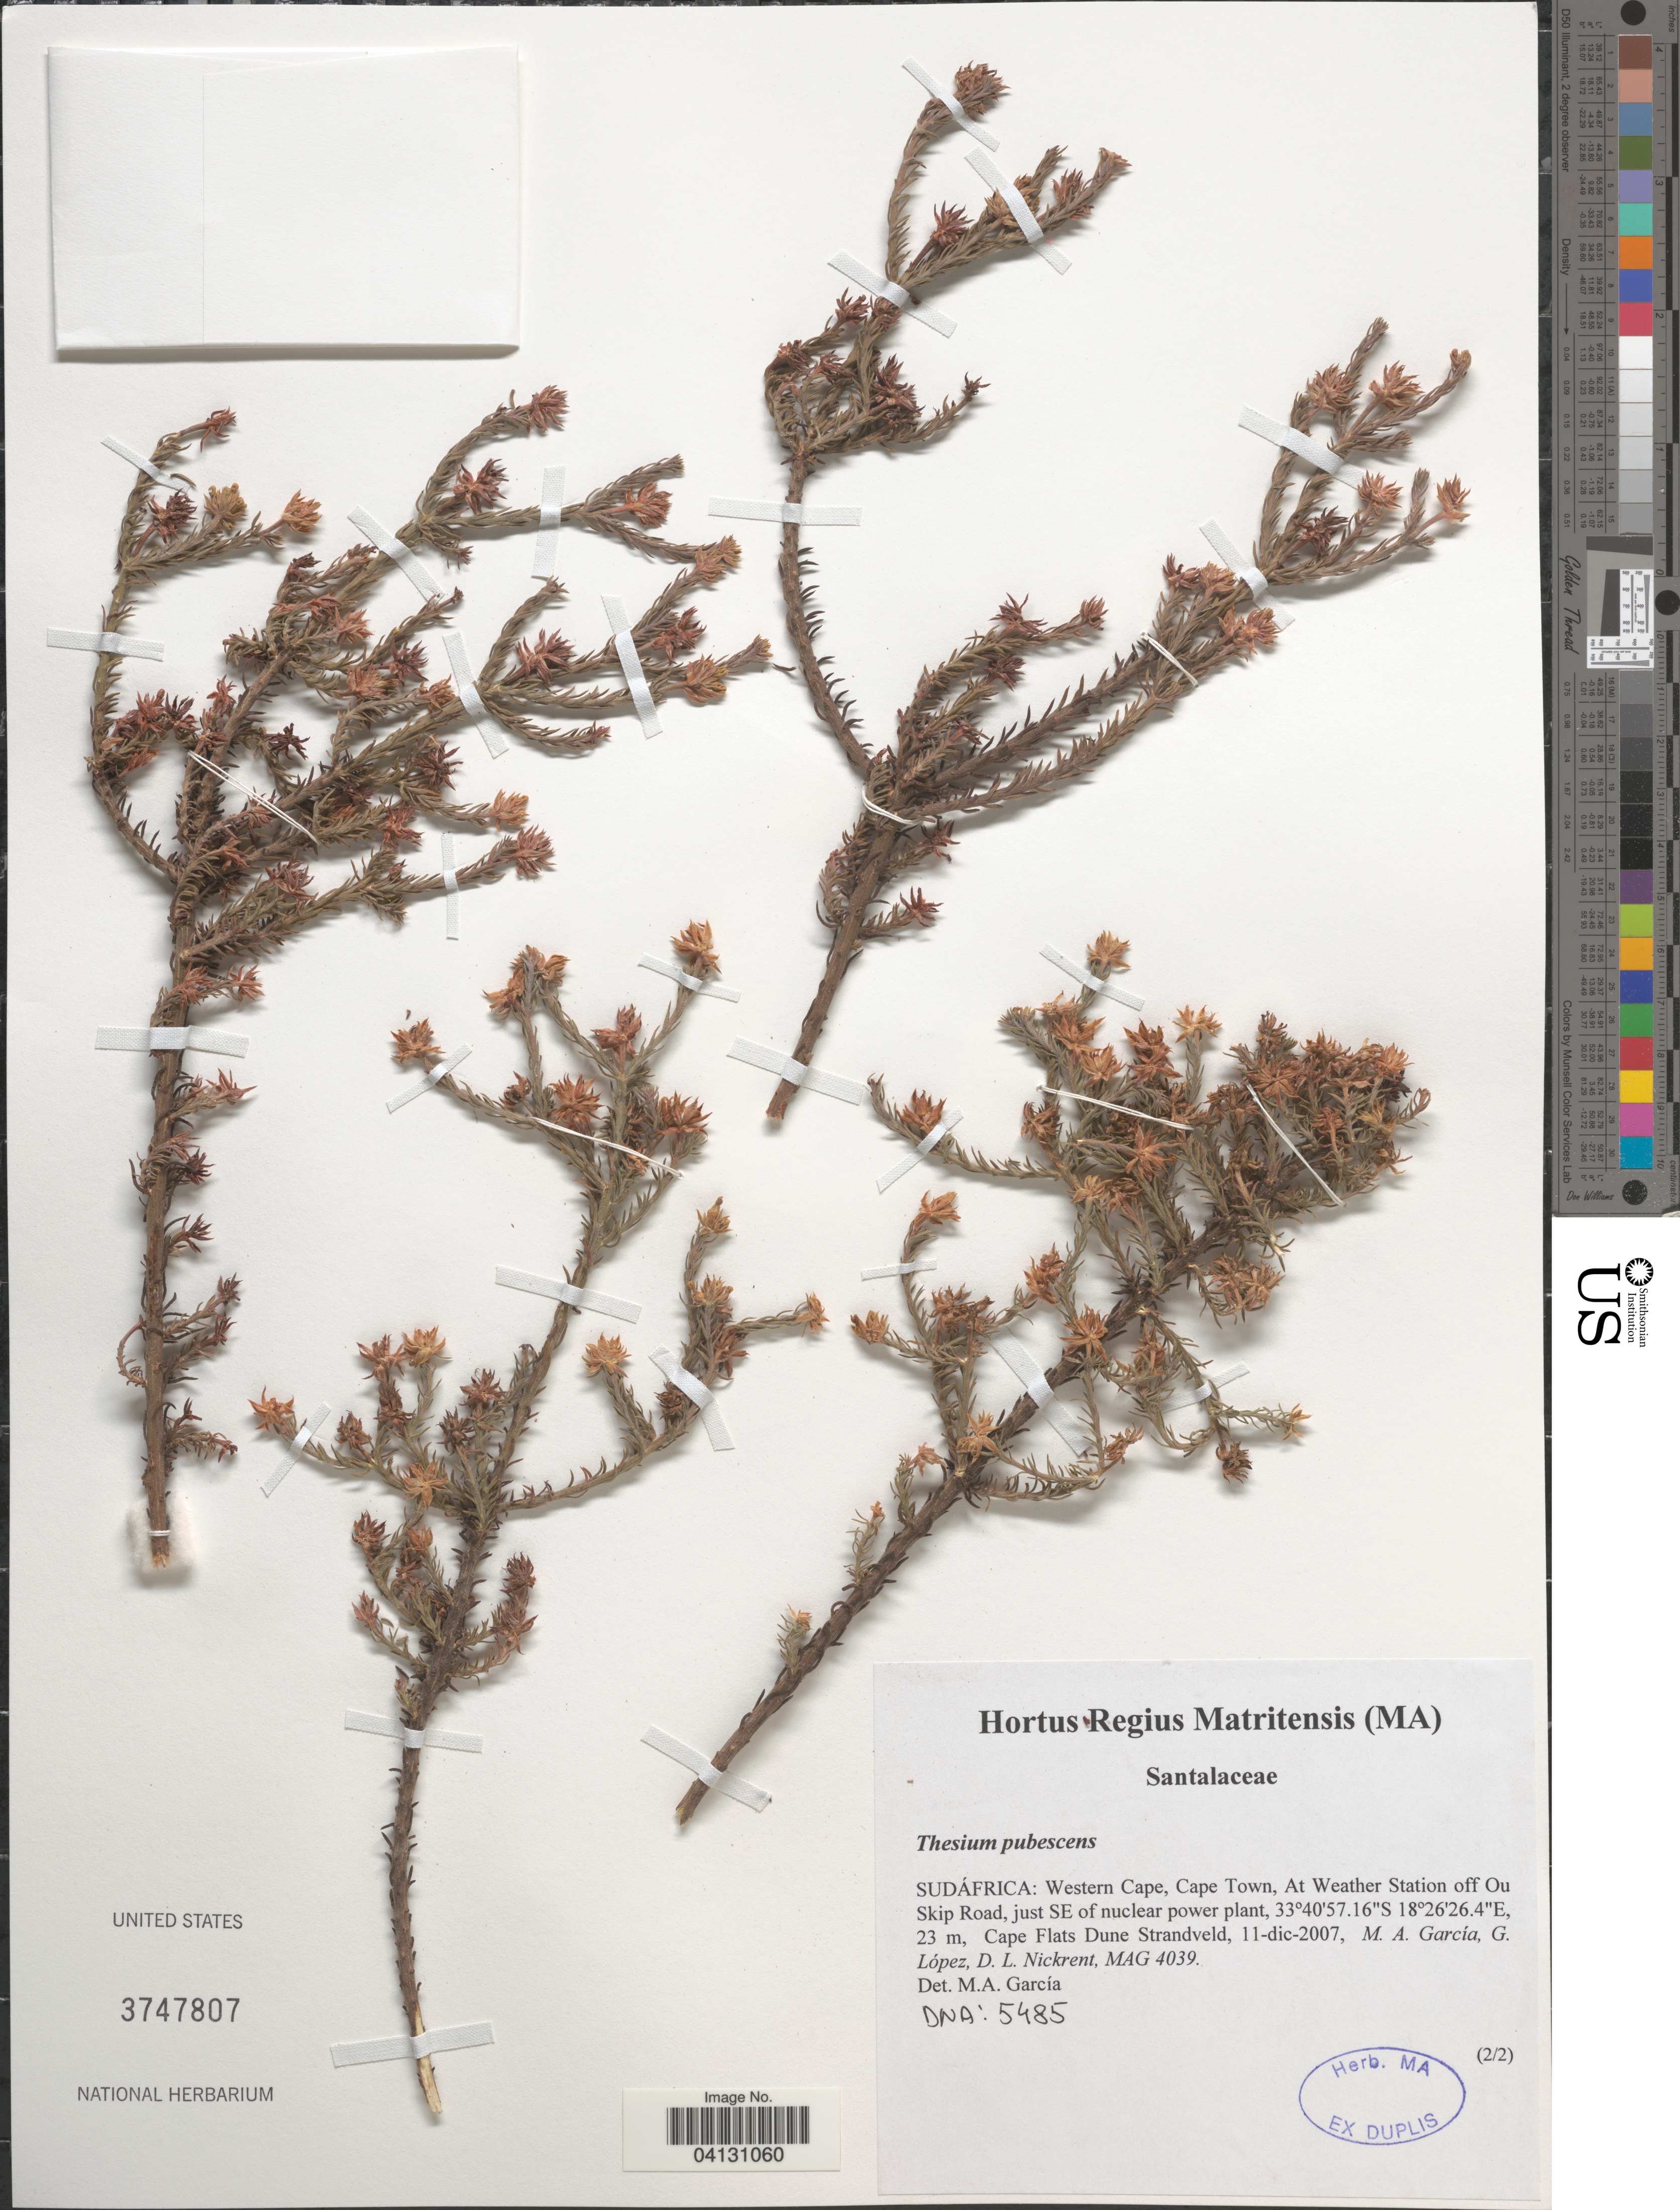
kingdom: Plantae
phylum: Tracheophyta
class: Magnoliopsida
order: Santalales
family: Thesiaceae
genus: Thesium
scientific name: Thesium pubescens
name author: A. DC.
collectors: M. A. García, G. López & D. Nickrent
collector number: MAG4039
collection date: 2007-12-11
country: South Africa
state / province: Western Cape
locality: Sudáfrica: Cape Town, At Weather Station off Ou Skip Road, just SE of nuclear power plant. Cape Flats Dune Strandveld.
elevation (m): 23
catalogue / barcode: US 3747807